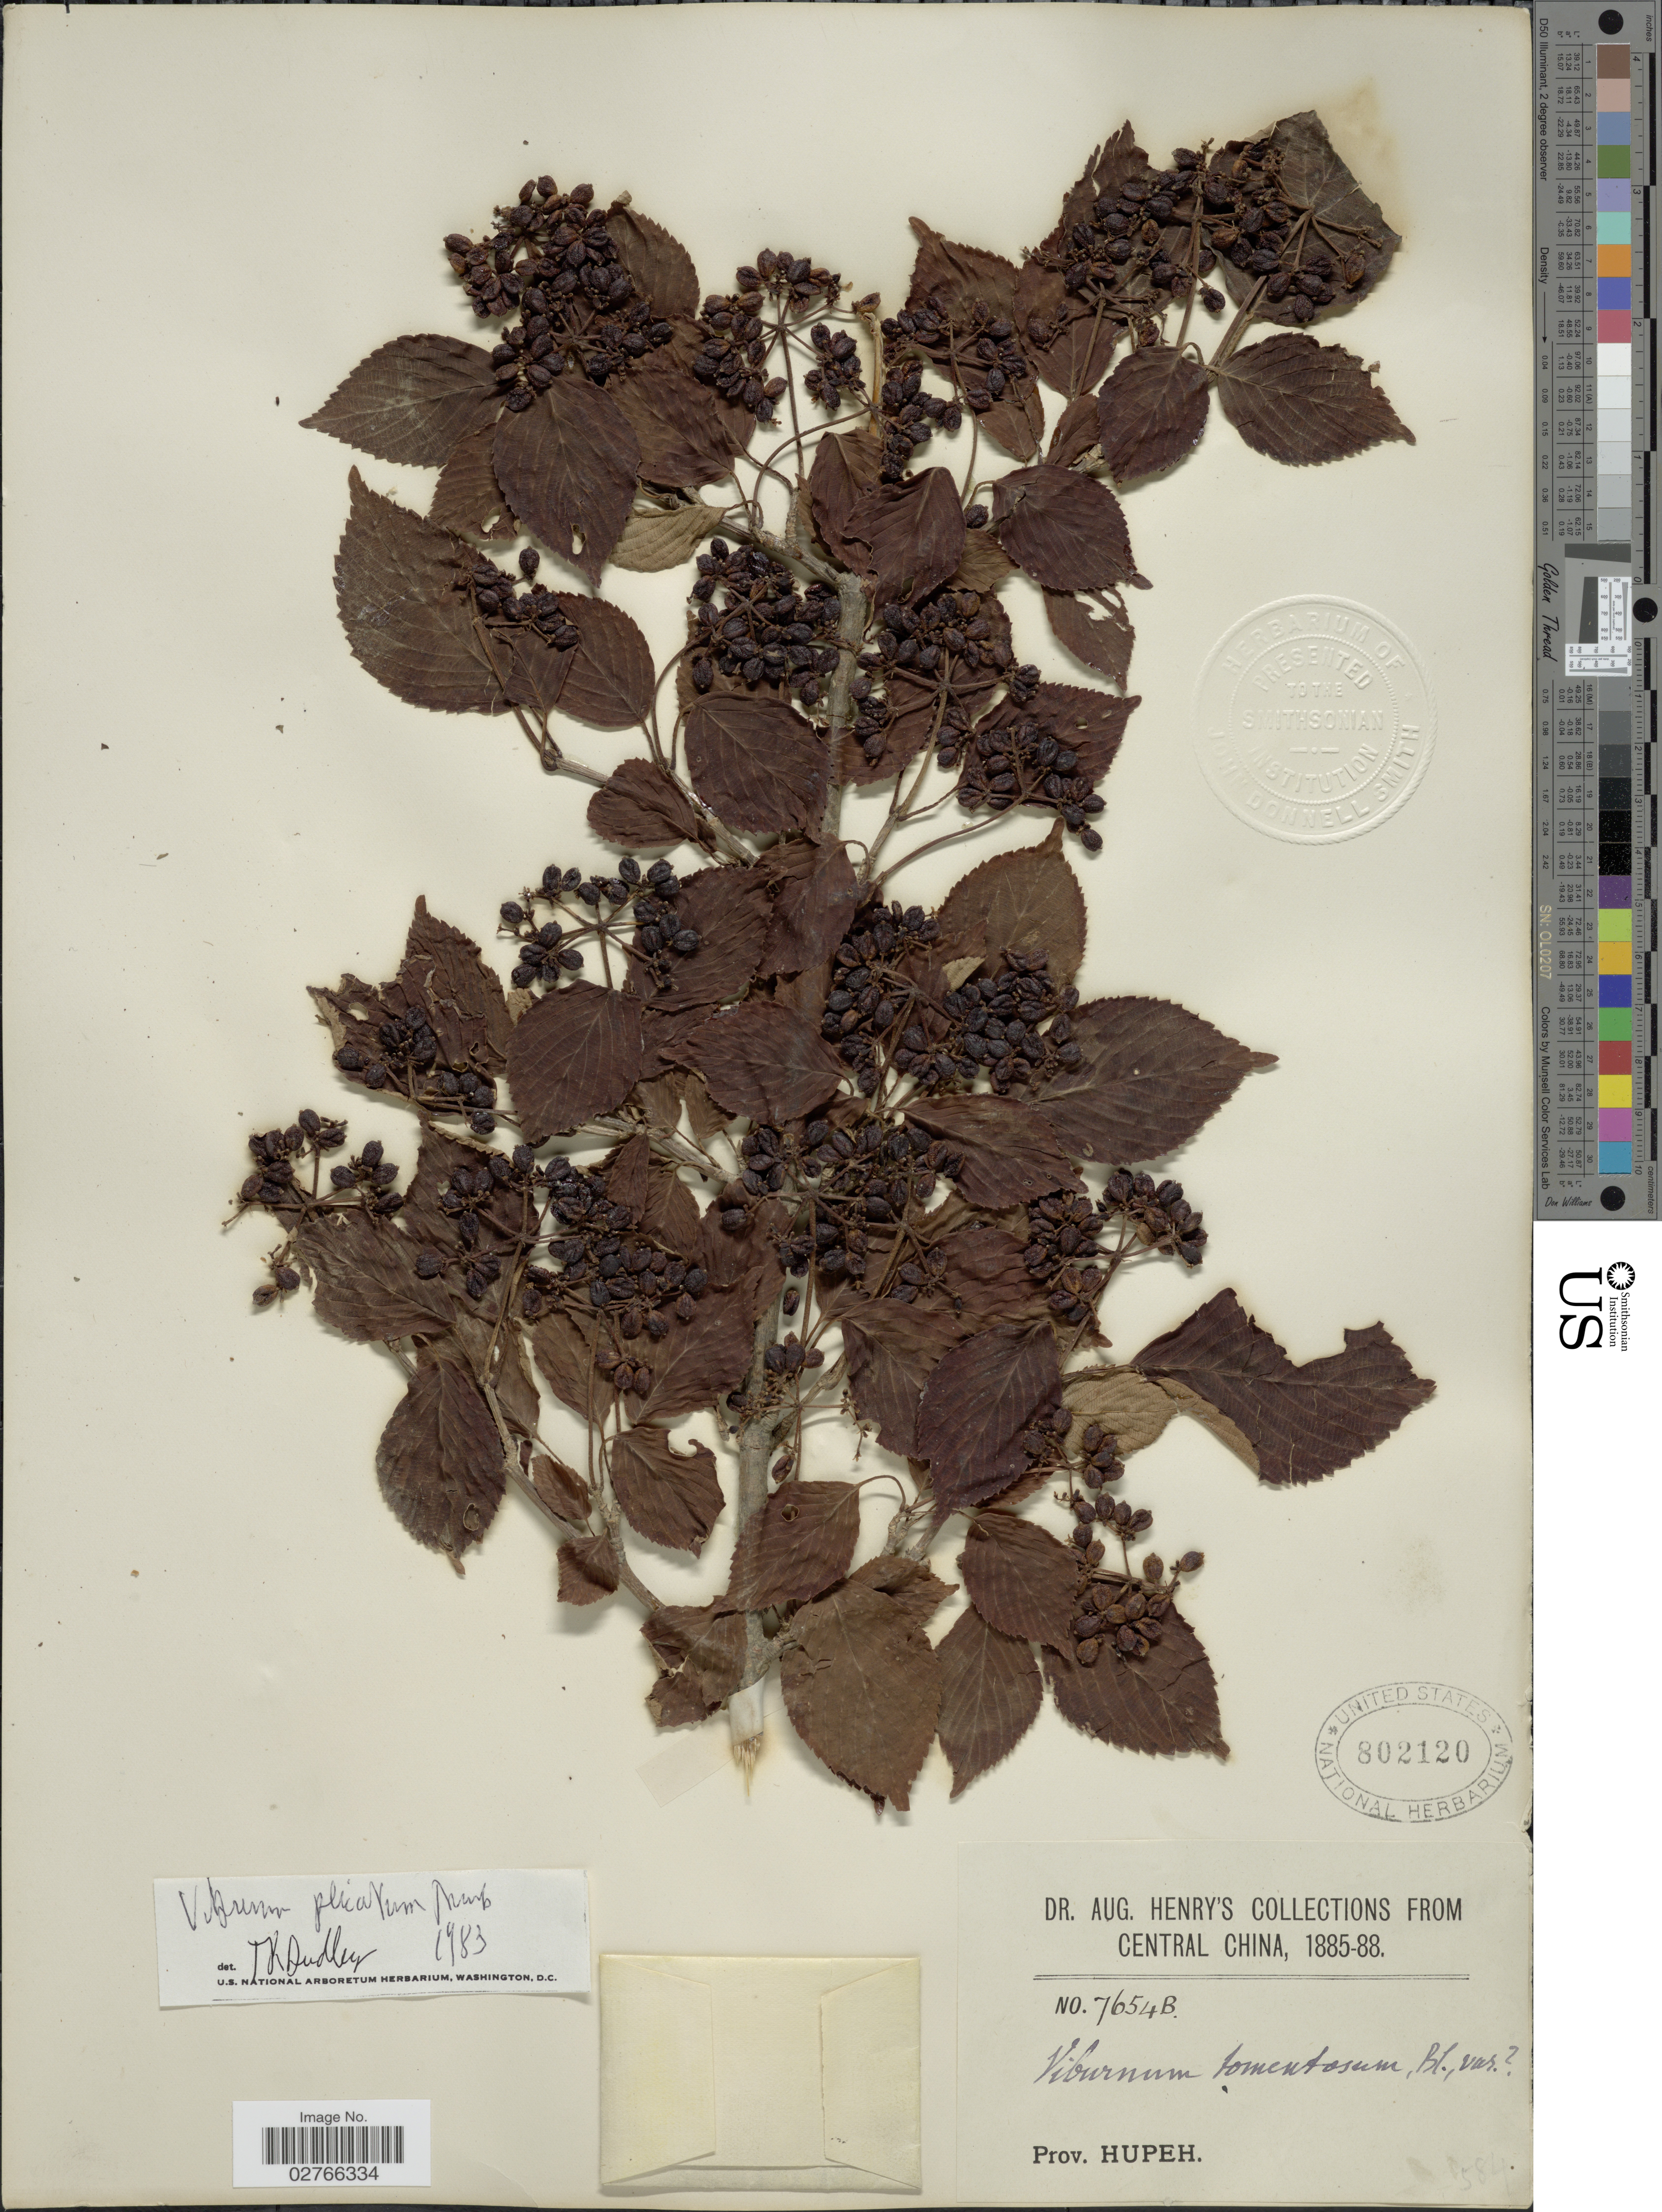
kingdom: Plantae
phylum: Tracheophyta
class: Magnoliopsida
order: Dipsacales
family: Viburnaceae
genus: Viburnum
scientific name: Viburnum plicatum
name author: Thunb.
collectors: A. Henry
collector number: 7654 B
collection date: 1885/1888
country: China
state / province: Hubei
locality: Central China, Prov. Hupeh.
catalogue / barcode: US 802120